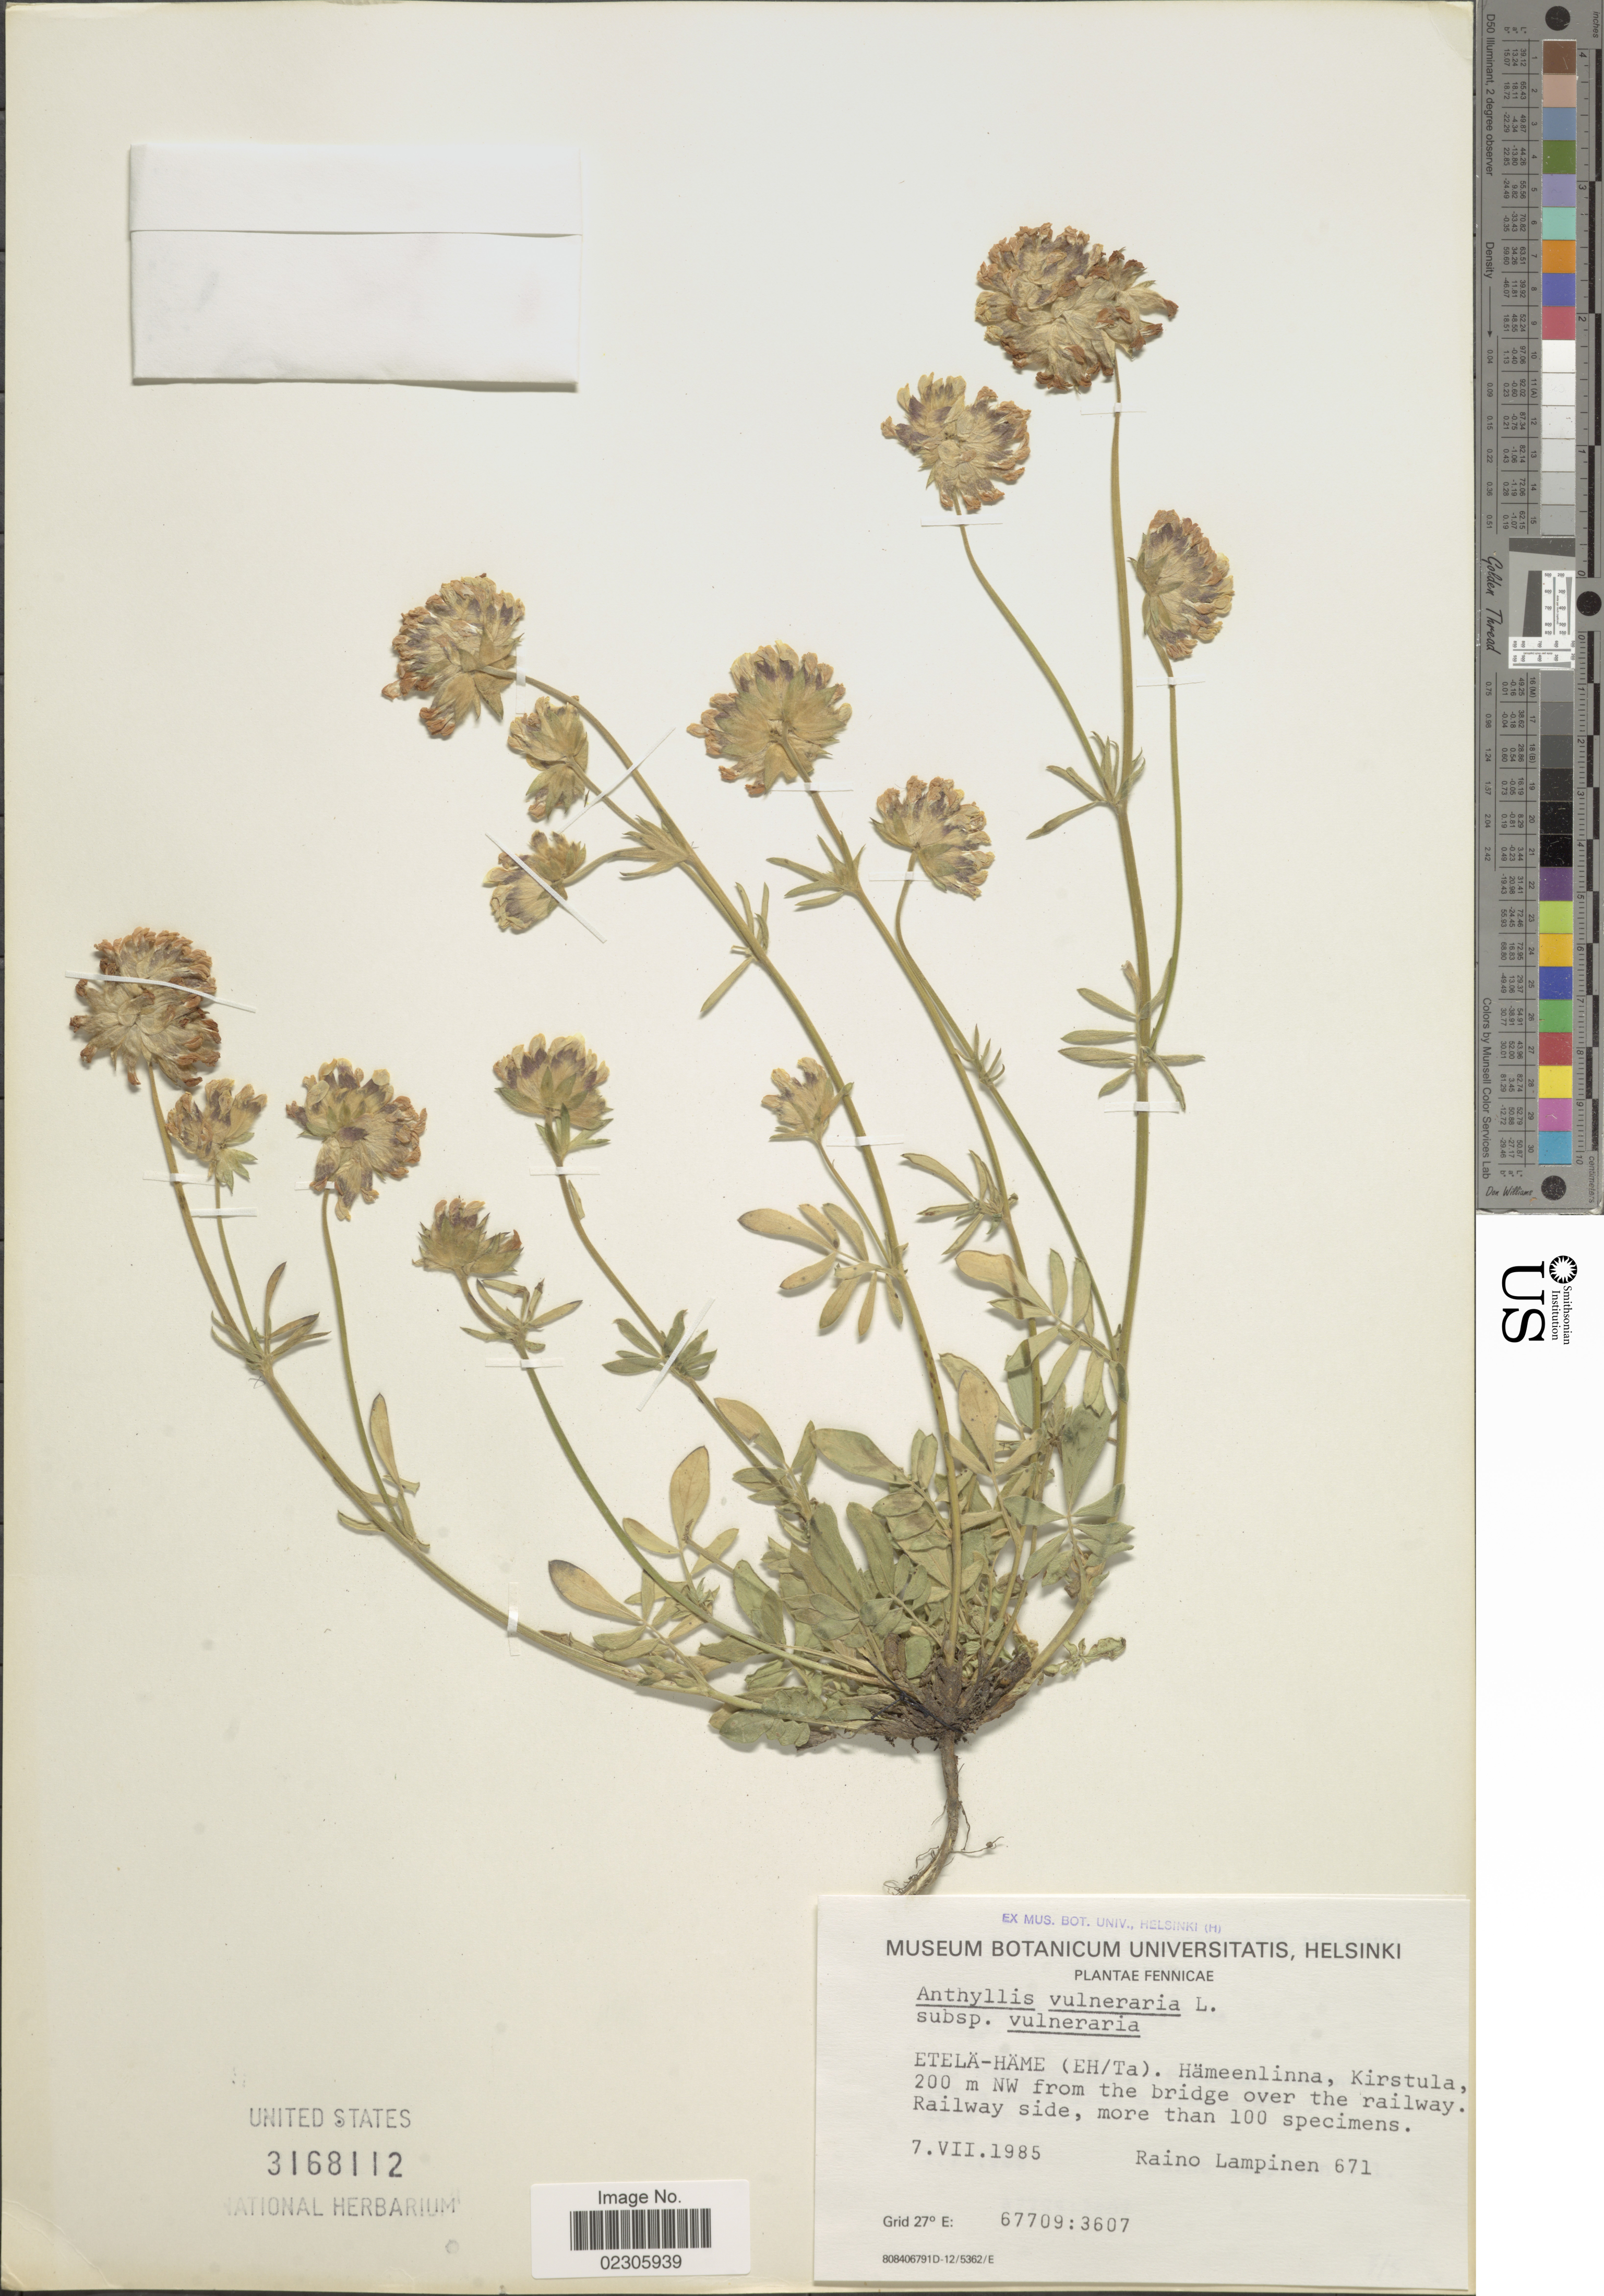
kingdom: Plantae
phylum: Tracheophyta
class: Magnoliopsida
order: Fabales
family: Fabaceae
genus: Anthyllis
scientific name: Anthyllis vulneraria subsp. vulneraria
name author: L.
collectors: R. Lampinen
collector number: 671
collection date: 1985-07-07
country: Finland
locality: Fennicae, Etela-Hame (Eh/Ta), Hameenlinna, Kirstula, NW from the bridge over the railway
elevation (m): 200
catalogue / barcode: US 3168112